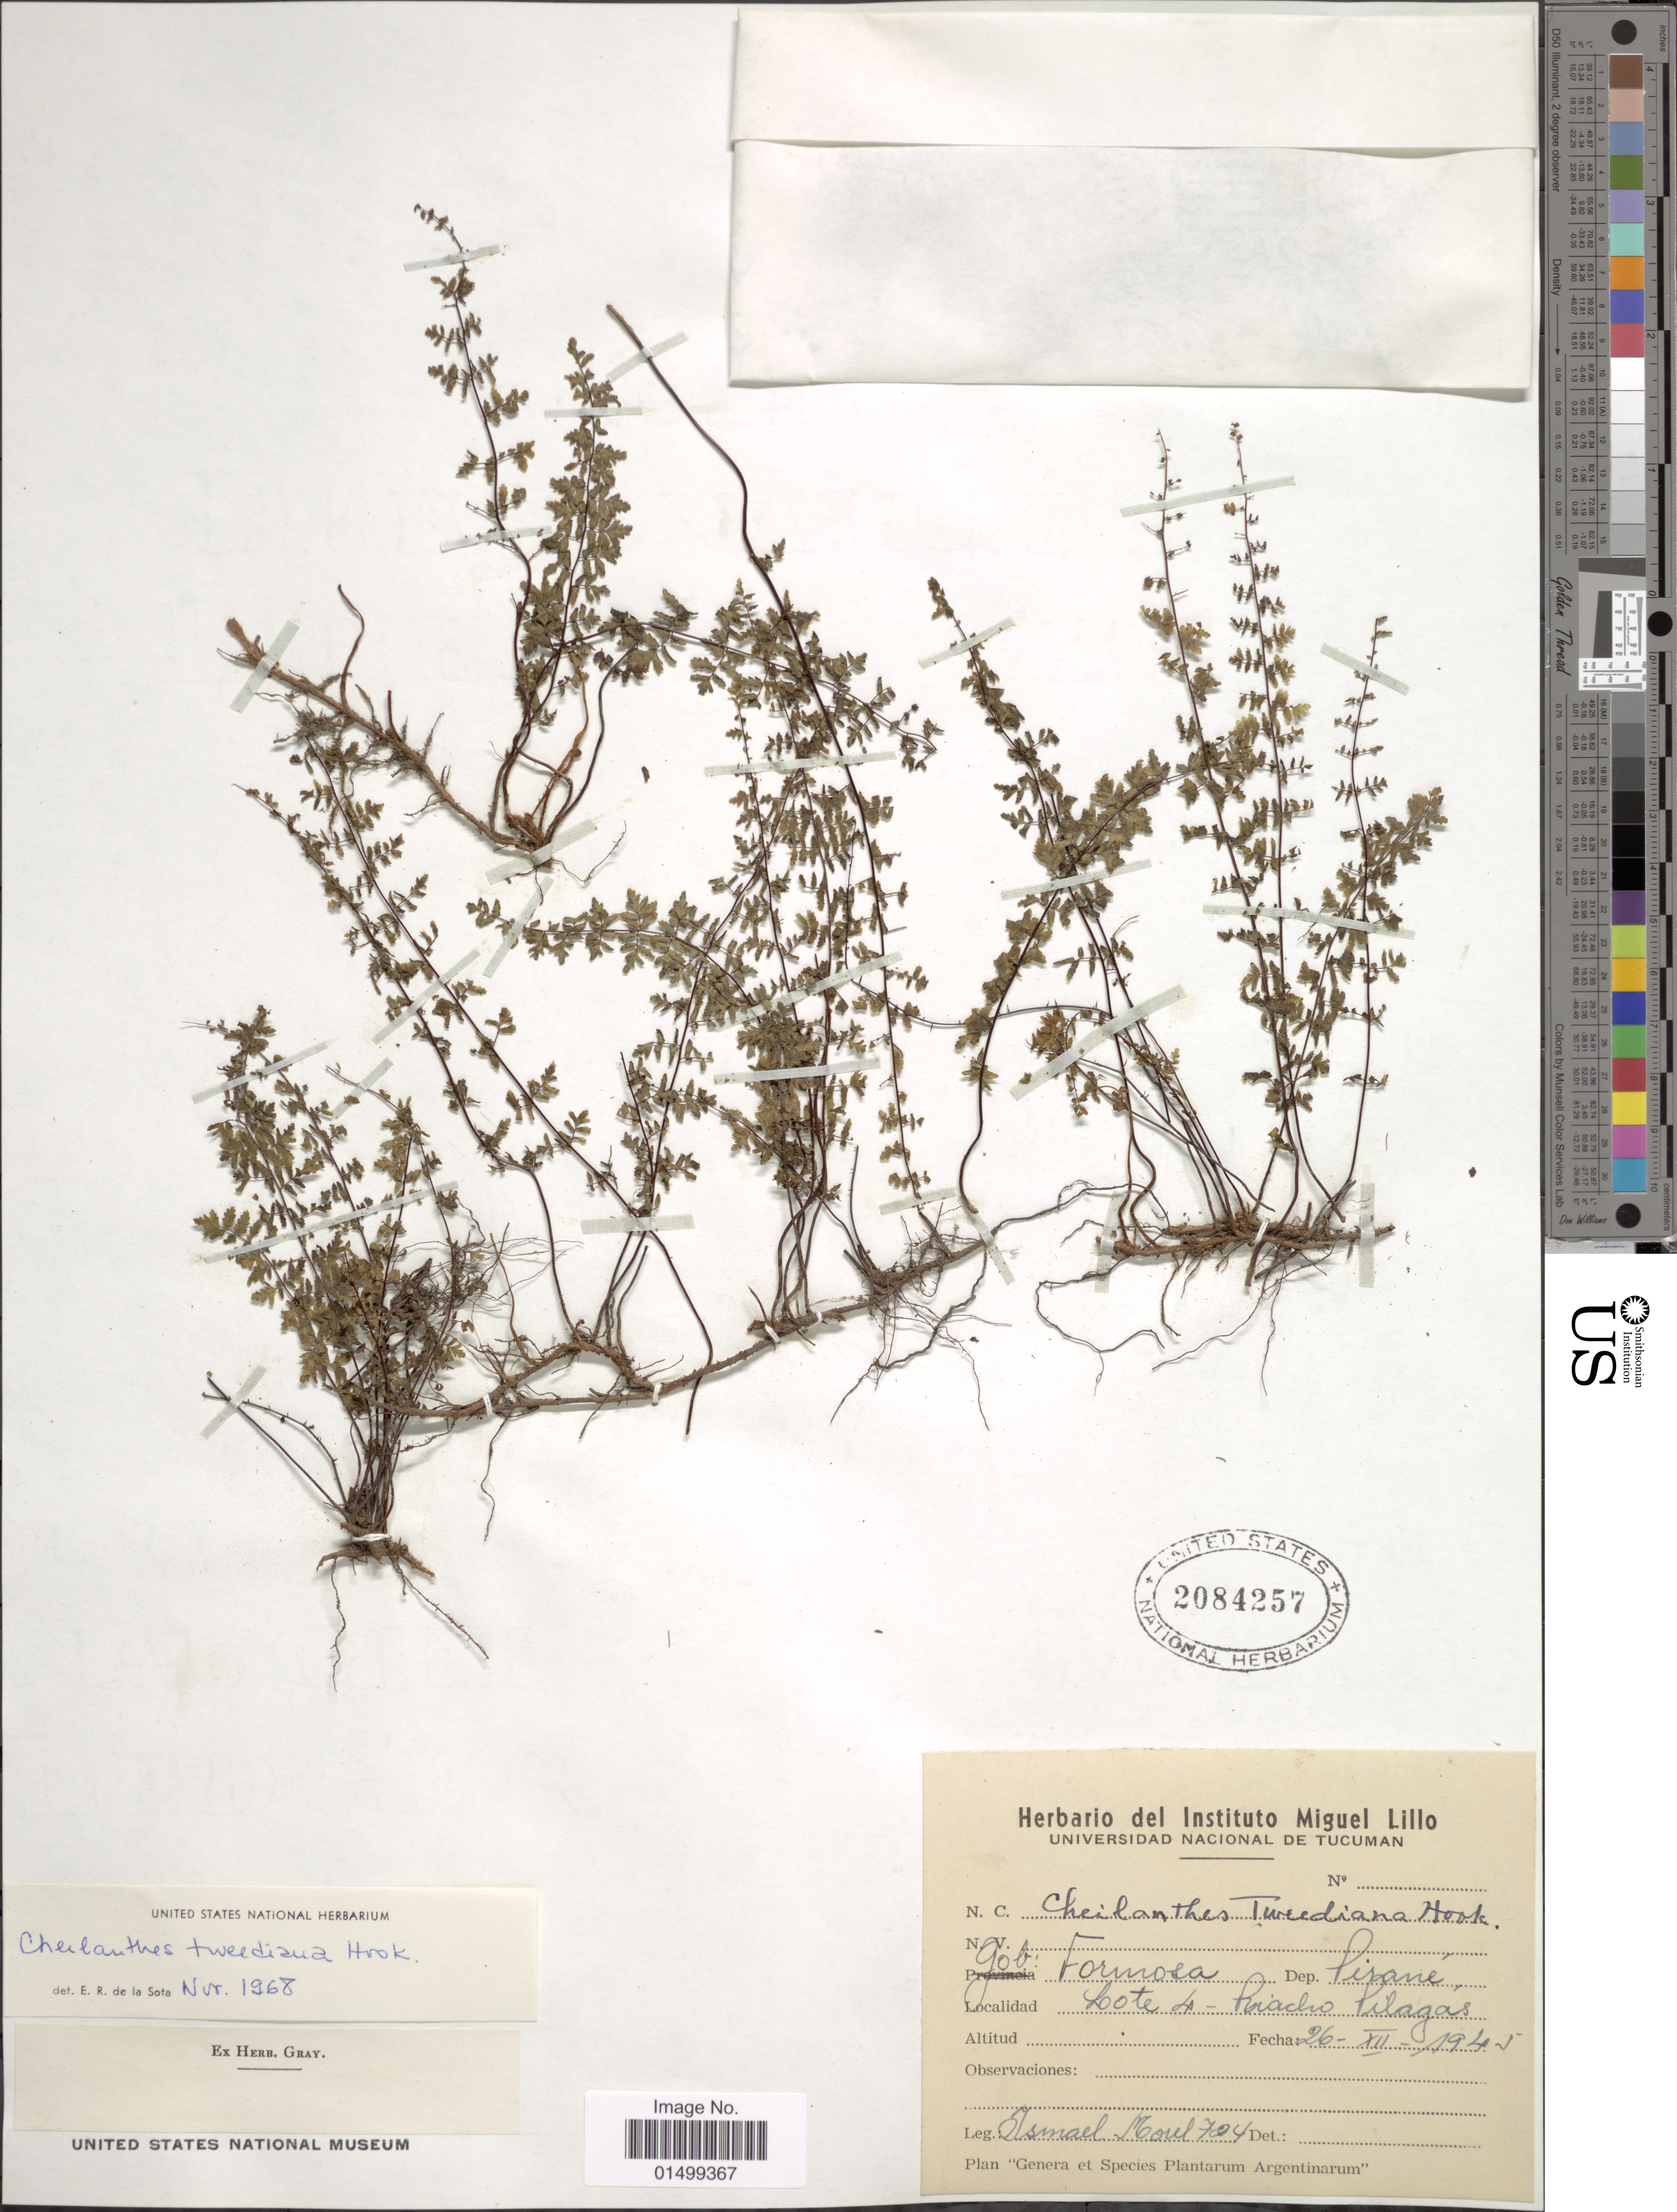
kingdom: Plantae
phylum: Tracheophyta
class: Polypodiopsida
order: Polypodiales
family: Pteridaceae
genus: Cheilanthes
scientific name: Cheilanthes tweediana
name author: Hook.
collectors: I. Morel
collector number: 704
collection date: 1943-12-26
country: Argentina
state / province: Formosa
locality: Gob: Formosa, Dep. Pirané, Lote 4 - Priracho Pilagas. [interpreted]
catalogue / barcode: US 2084257